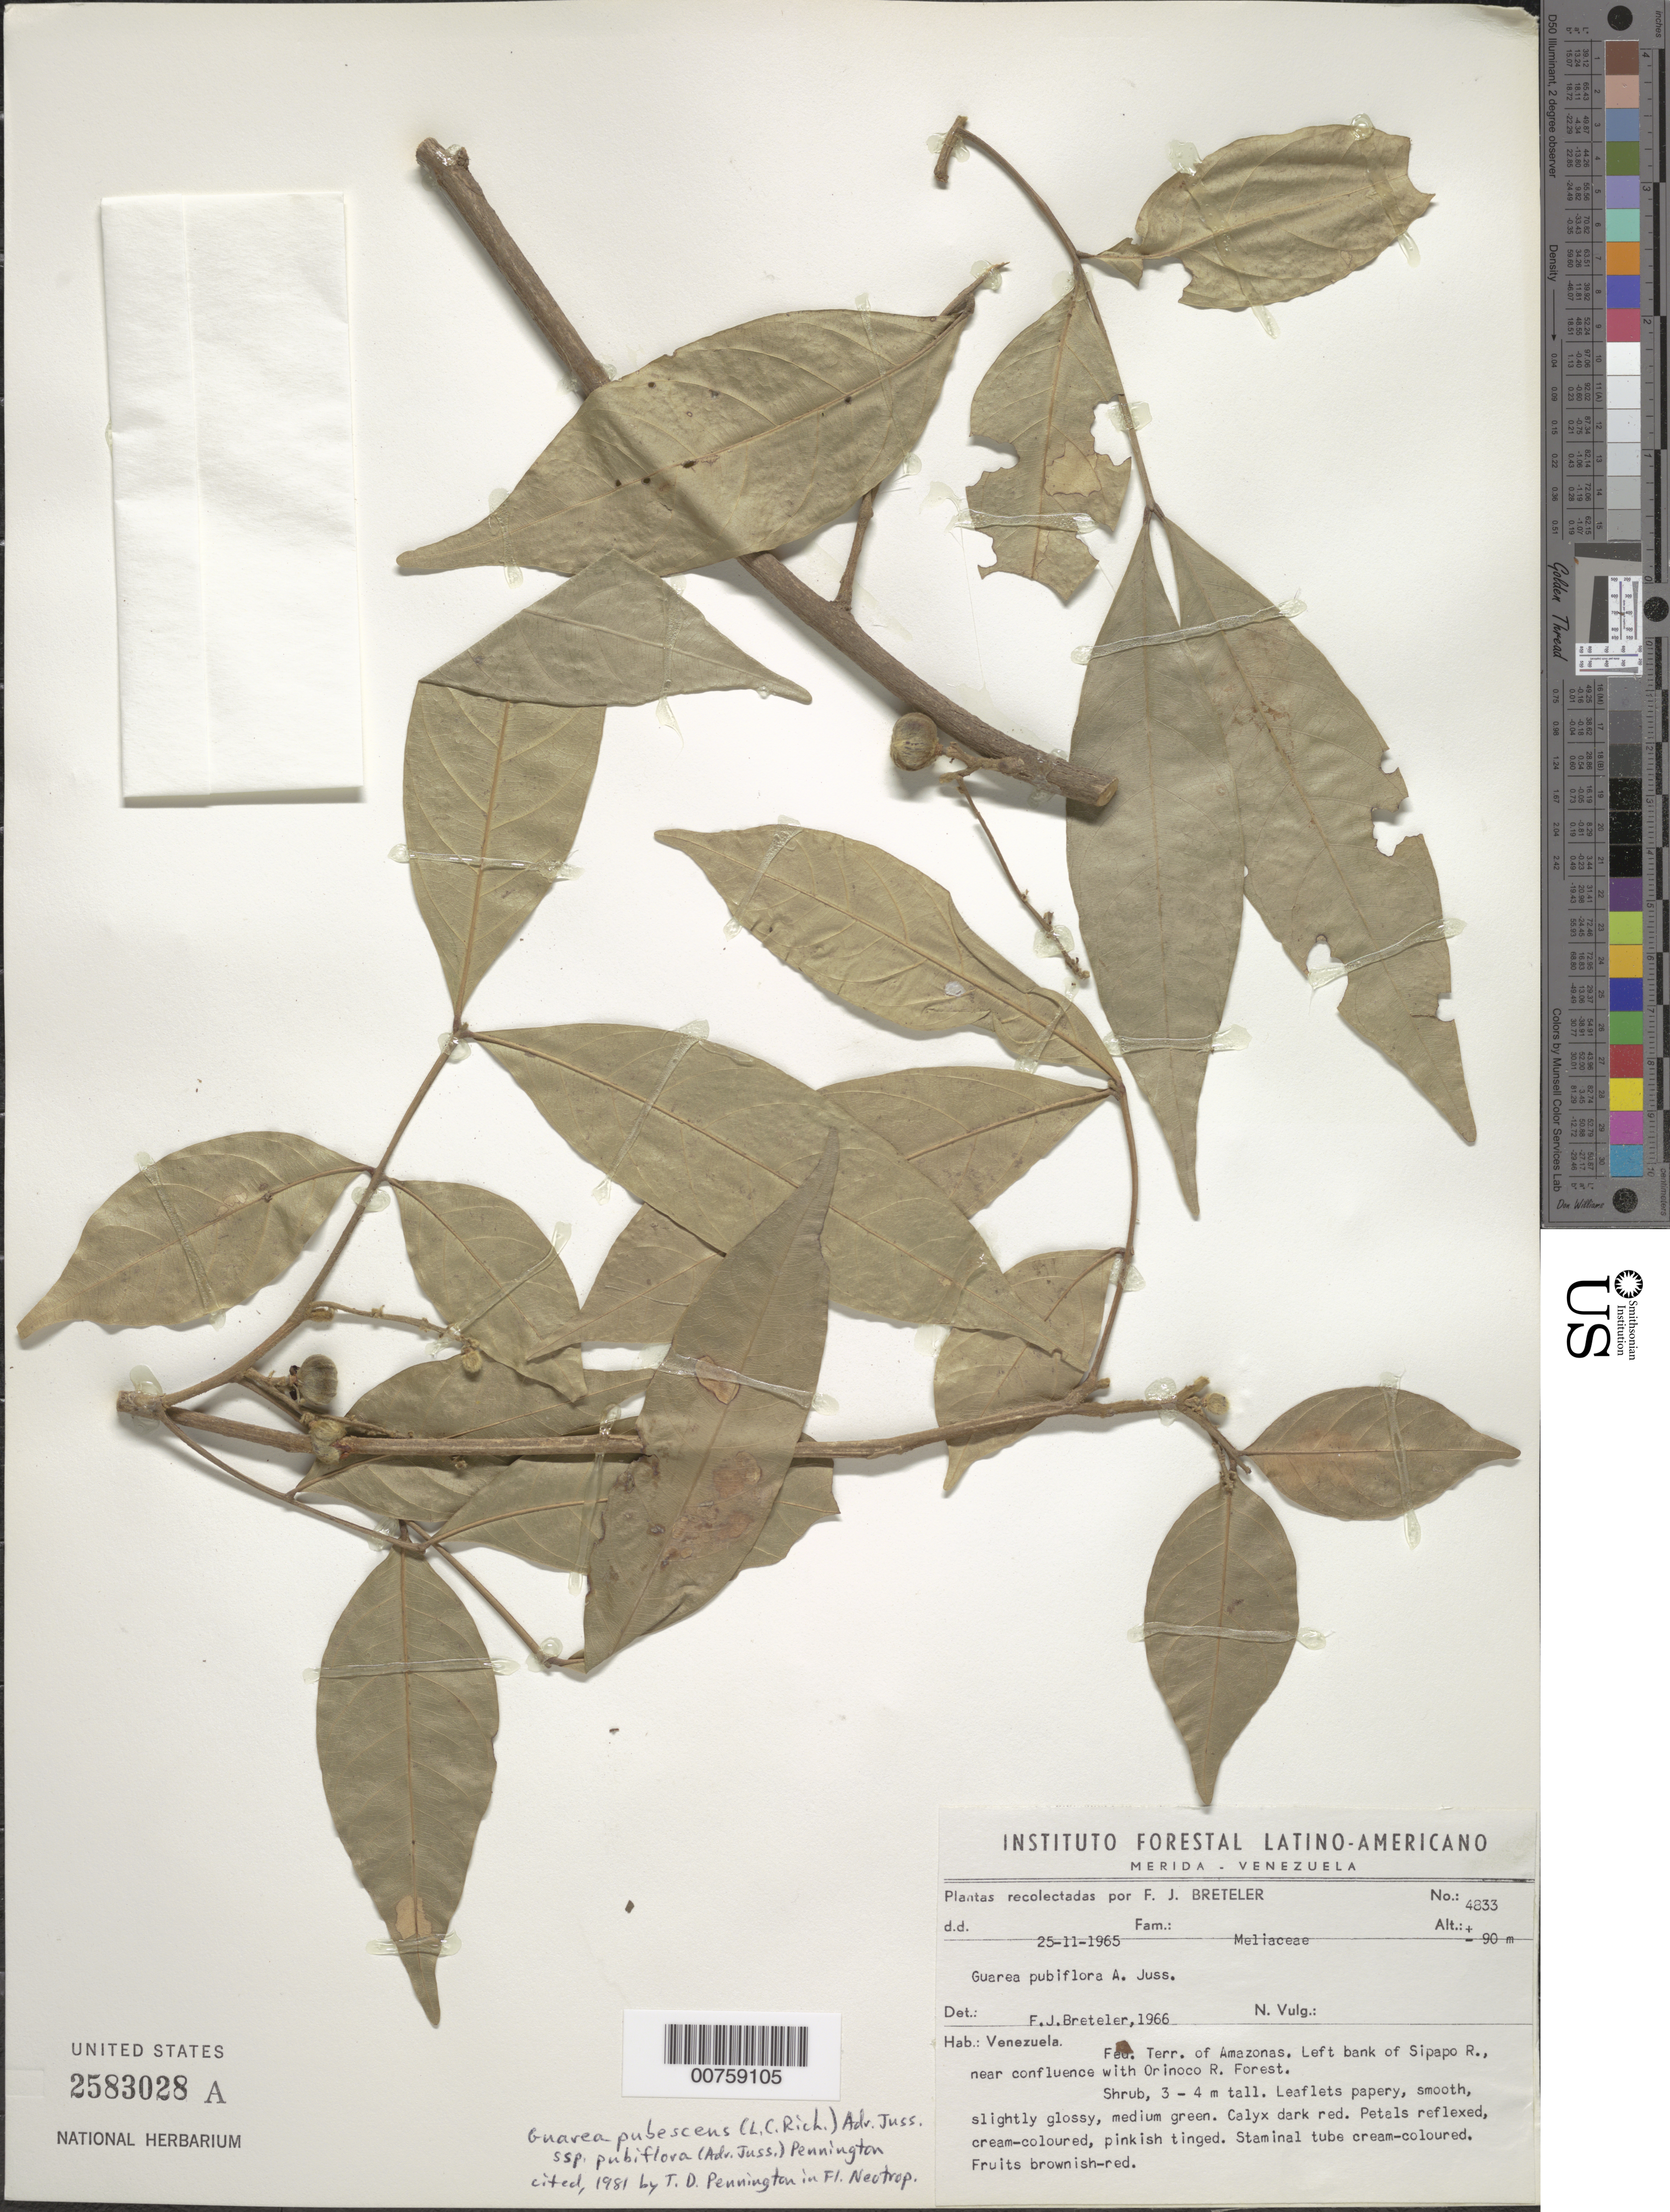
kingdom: Plantae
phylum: Tracheophyta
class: Magnoliopsida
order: Sapindales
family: Meliaceae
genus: Guarea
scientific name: Guarea pubescens subsp. pubiflora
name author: (J. Juss.) T.D. Penn.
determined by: Pennington, T. D., (K)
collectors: F. J. Breteler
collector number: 4833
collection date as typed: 25-Nov-65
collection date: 1965-11-25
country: Venezuela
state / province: Amazonas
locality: Sipapo R., left bank; near confl. with Orinoco R.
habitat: Riverbank; forest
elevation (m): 90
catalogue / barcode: US 2583028A